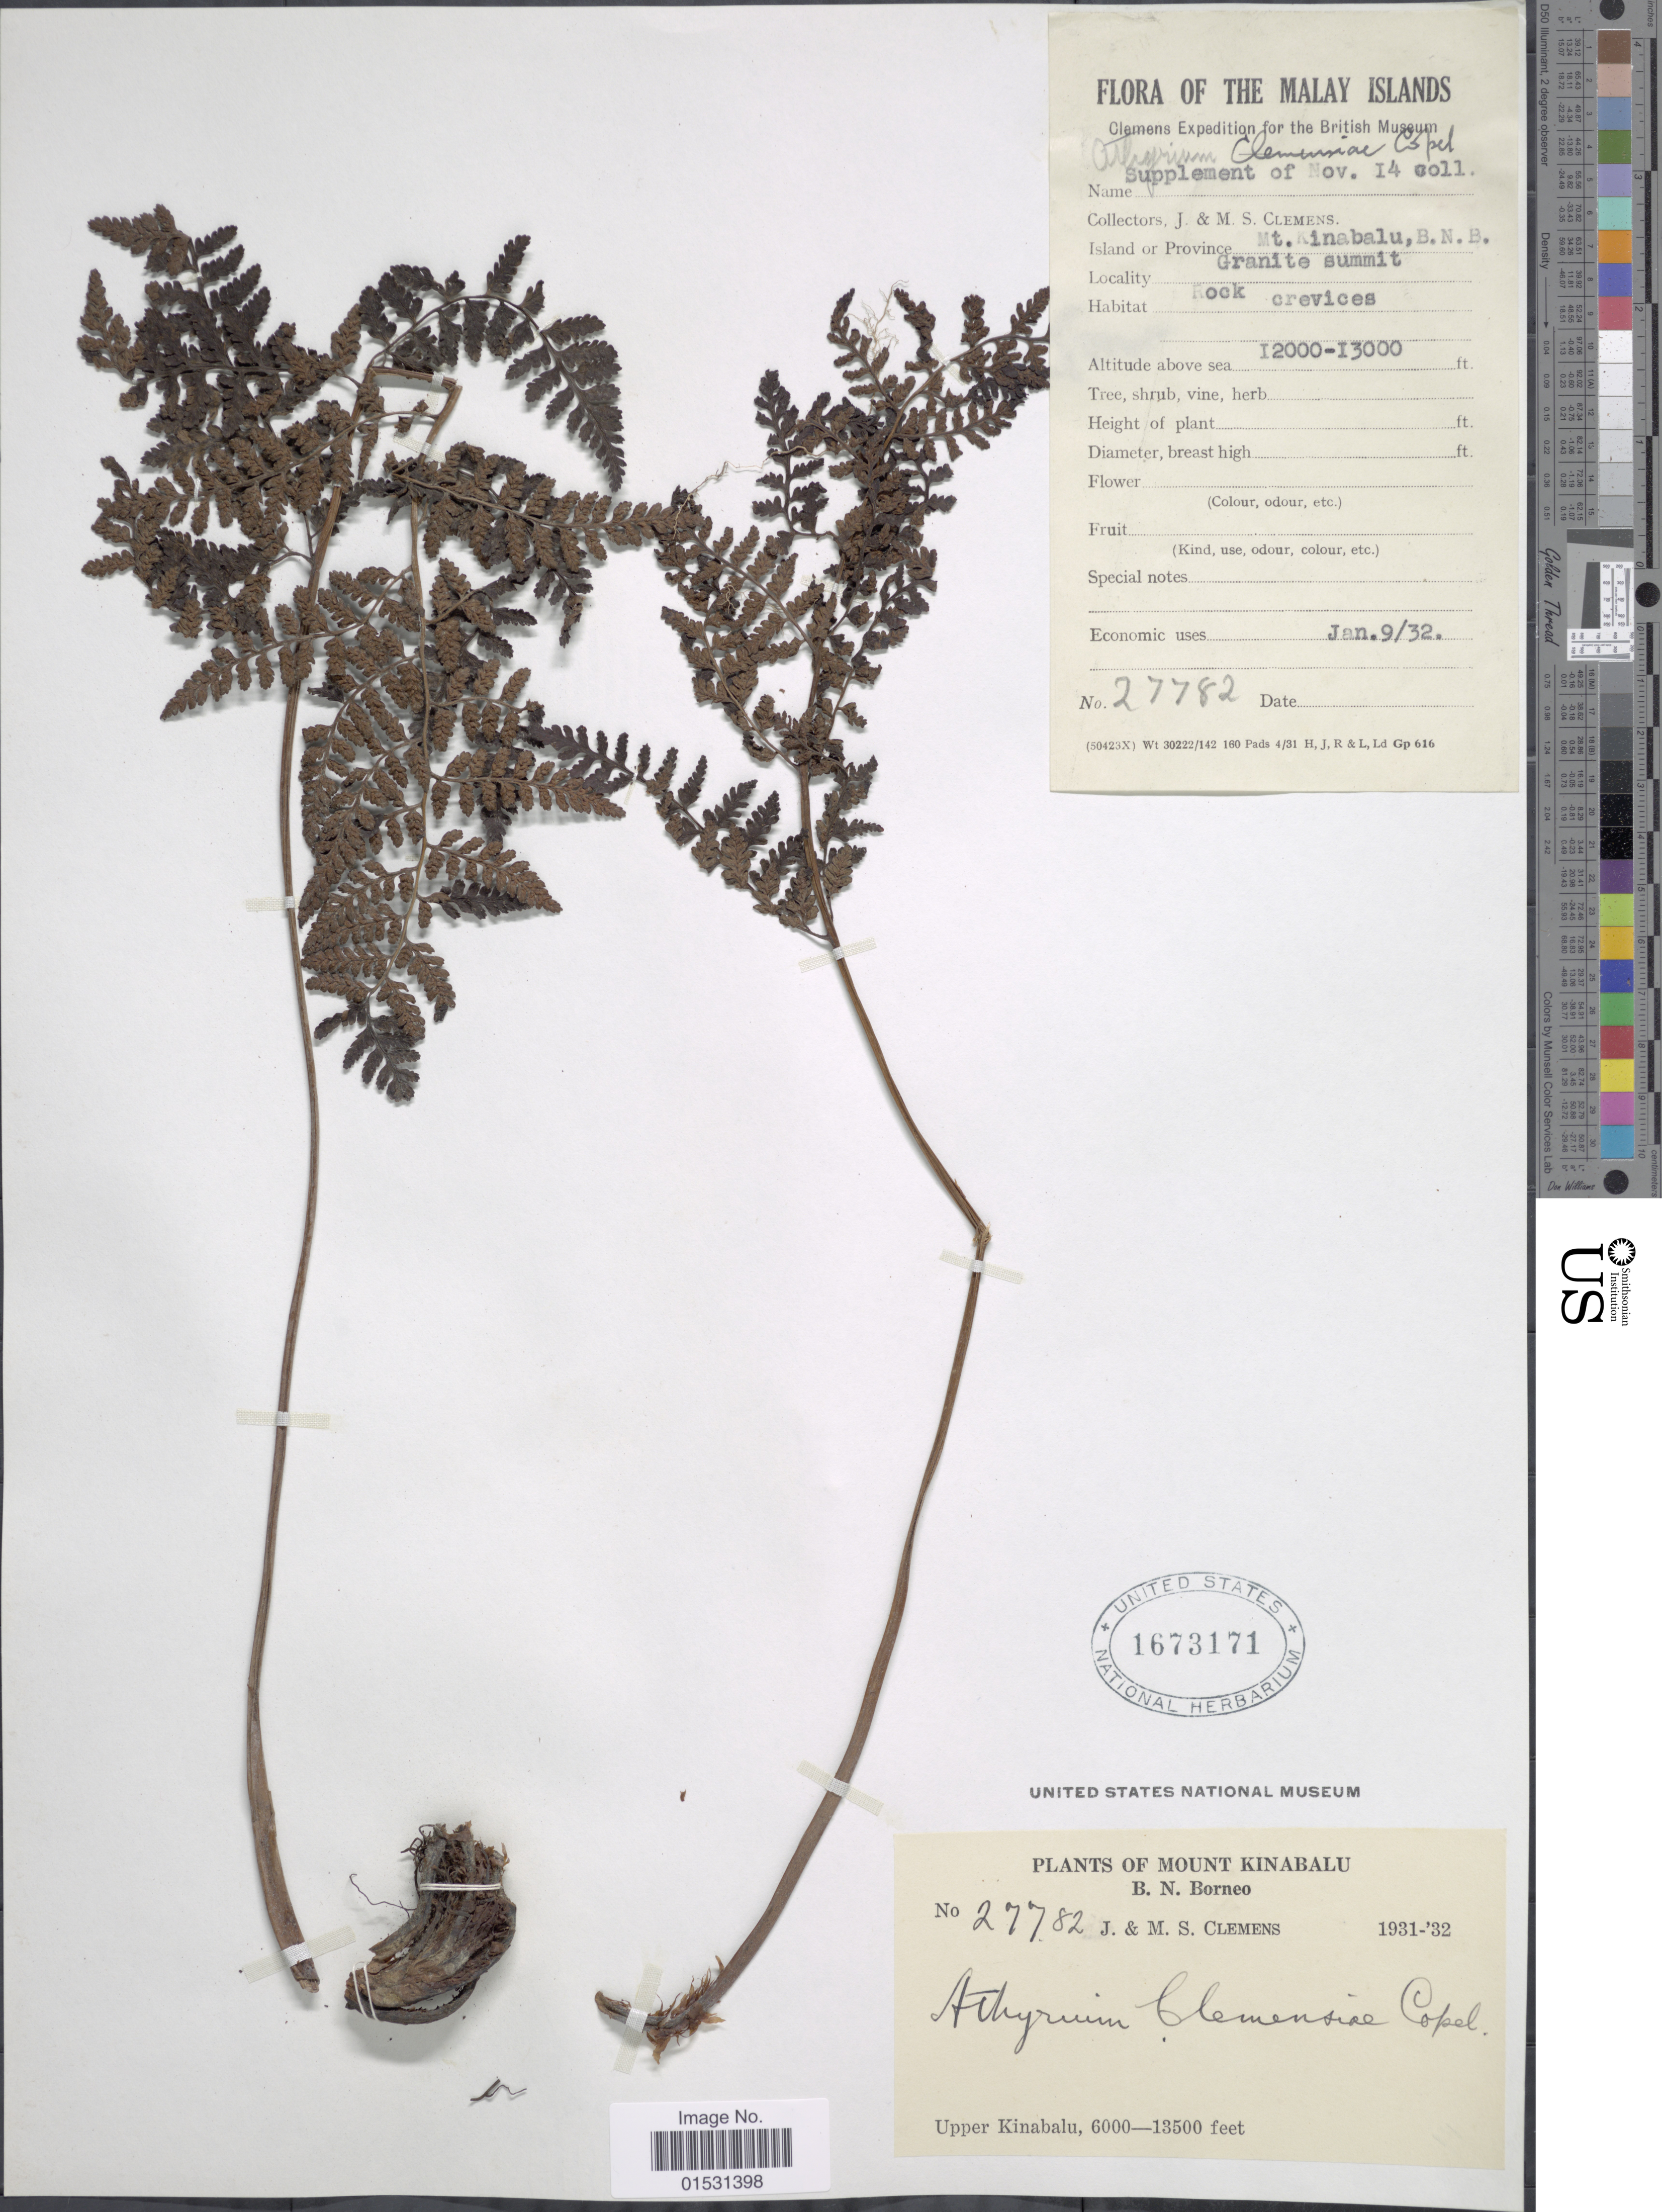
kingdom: Plantae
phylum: Tracheophyta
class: Polypodiopsida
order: Polypodiales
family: Athyriaceae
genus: Athyrium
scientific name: Athyrium clemensiae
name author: Copel.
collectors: J. Clemens & M. S. Clemens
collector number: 27782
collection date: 1932-01-09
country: Malaysia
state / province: Sabah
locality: Mount Kinabalu. B.N. Borneo. Upper Kinabalu. The Malay Islands.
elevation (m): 1829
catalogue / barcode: US 1673171